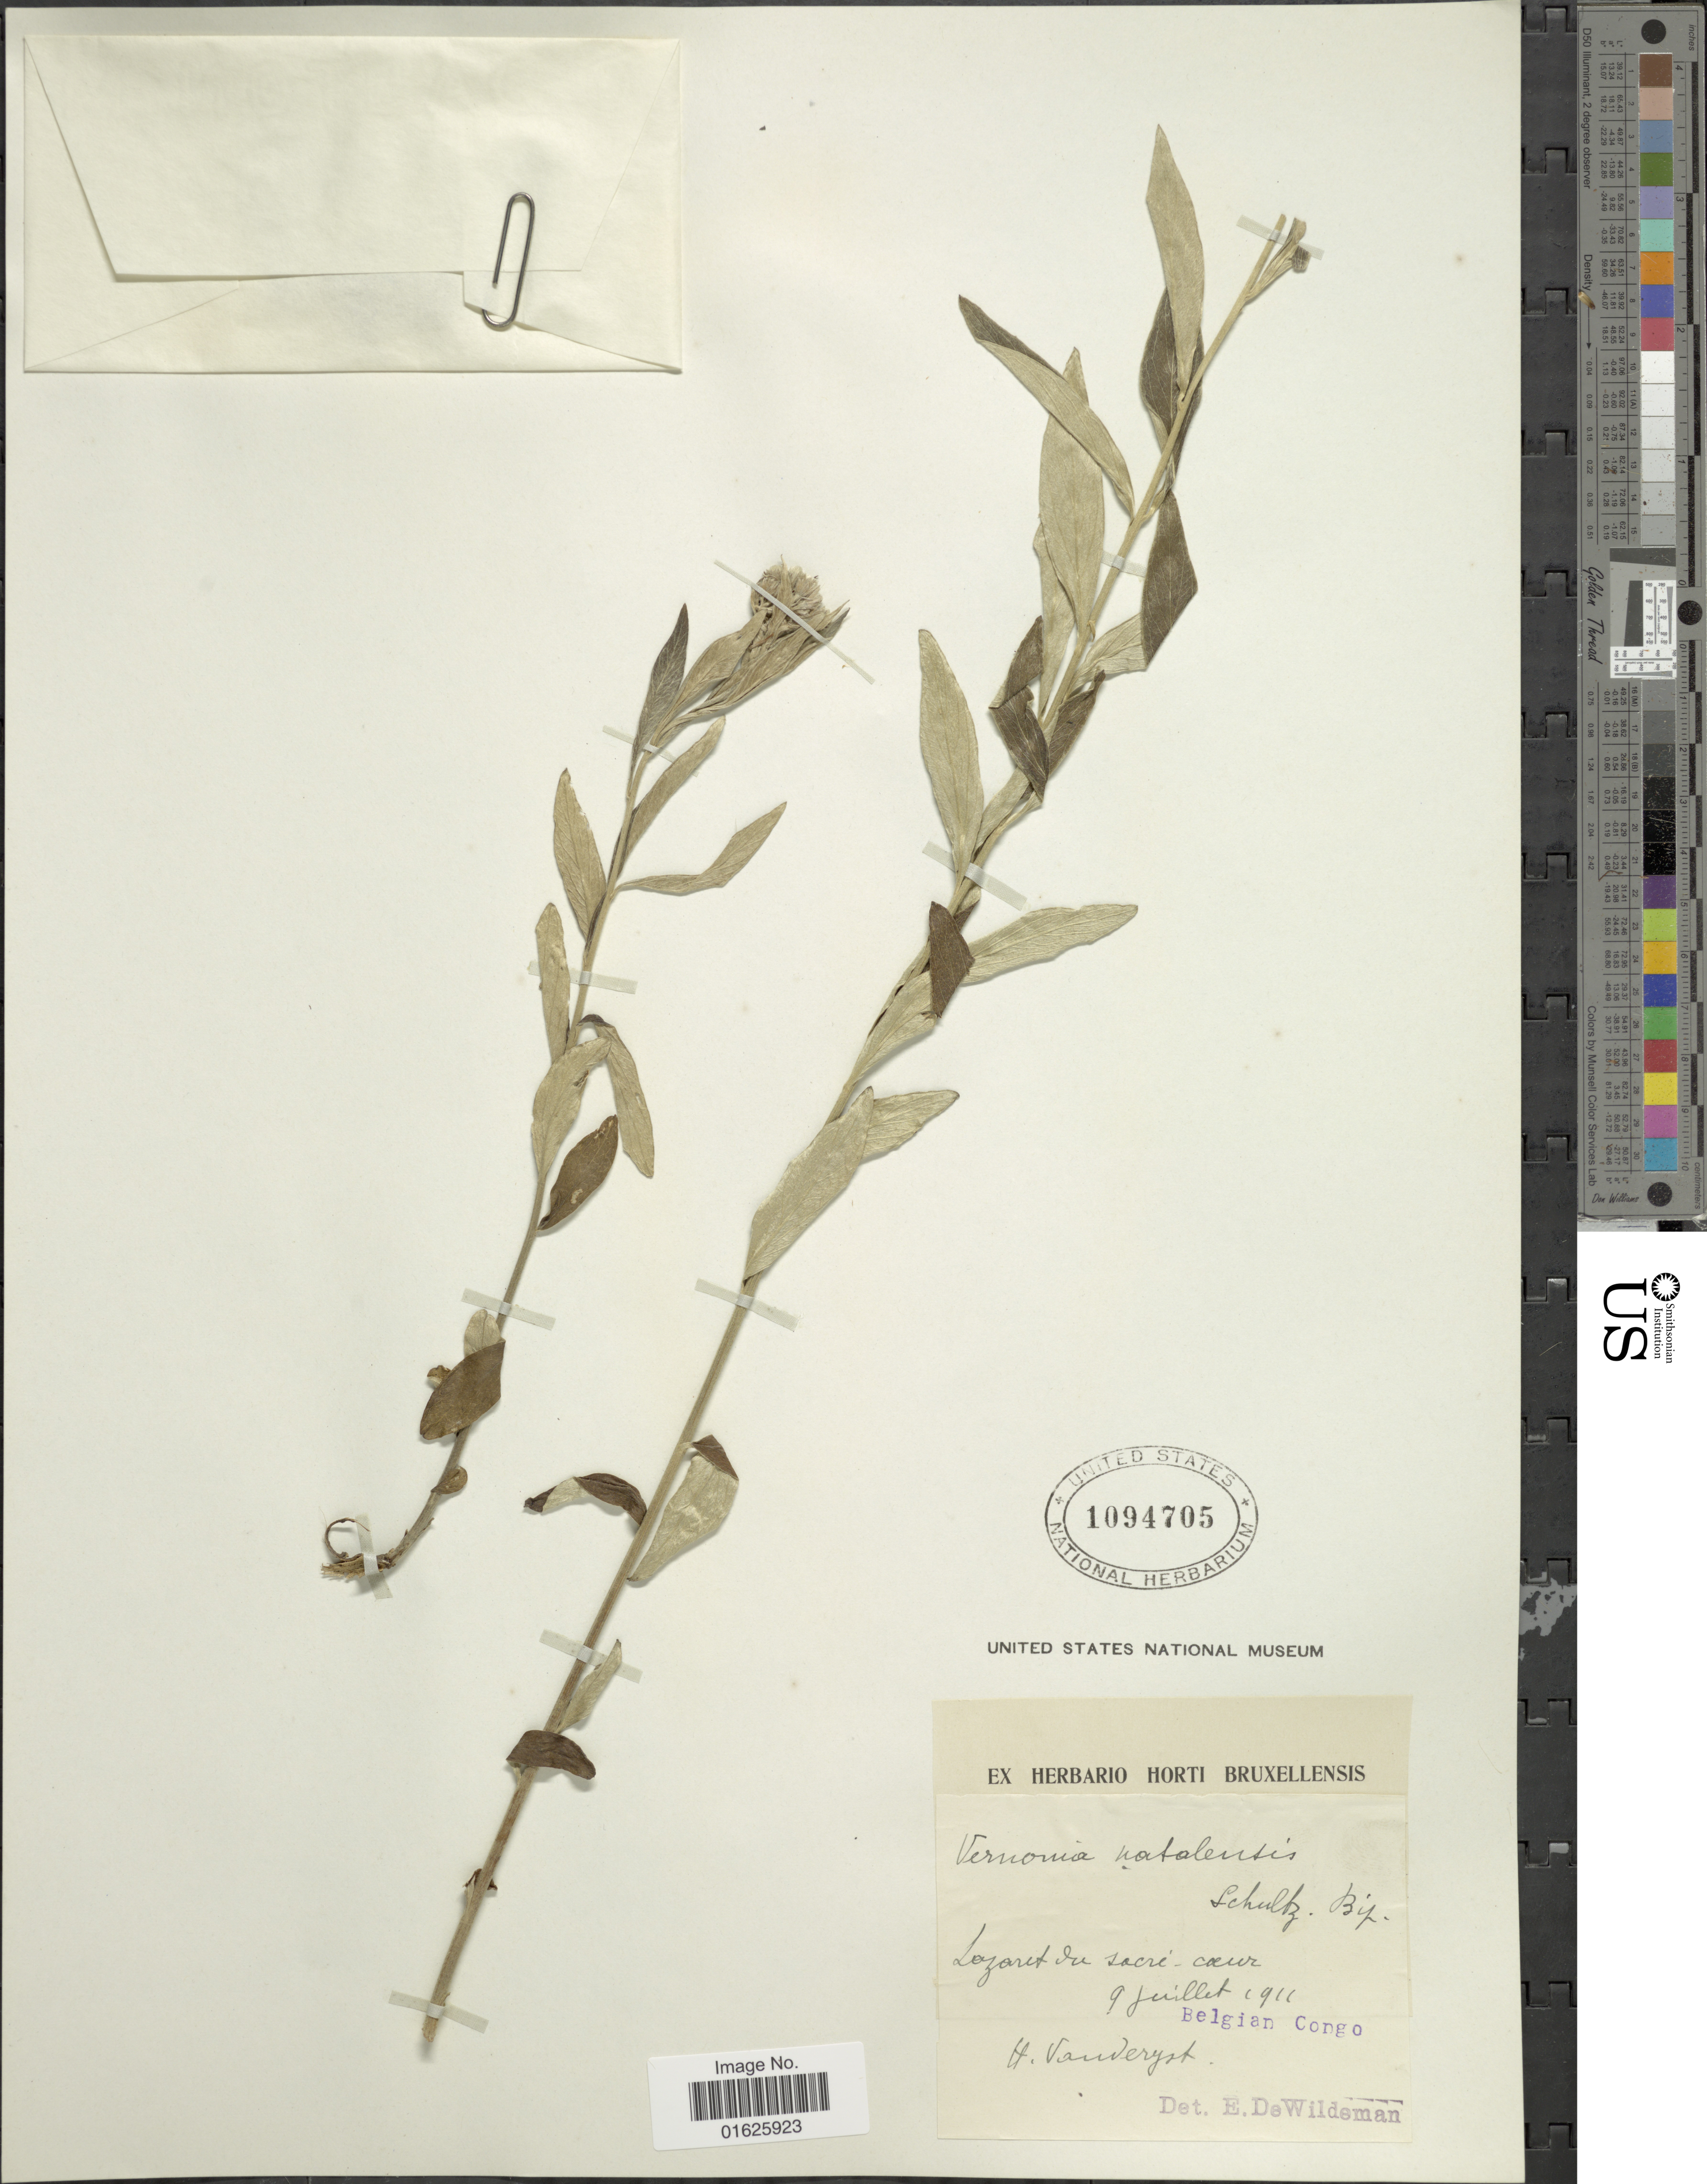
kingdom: Plantae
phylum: Tracheophyta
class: Magnoliopsida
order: Asterales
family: Asteraceae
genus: Hilliardiella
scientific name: Hilliardiella aristata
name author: (DC.) H. Rob.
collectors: H. J. R. Vanderyst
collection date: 1911-07-09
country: Congo, Democratic Republic of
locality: Lazaret du Sacre-cær, Belgian Congo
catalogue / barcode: US 1094705